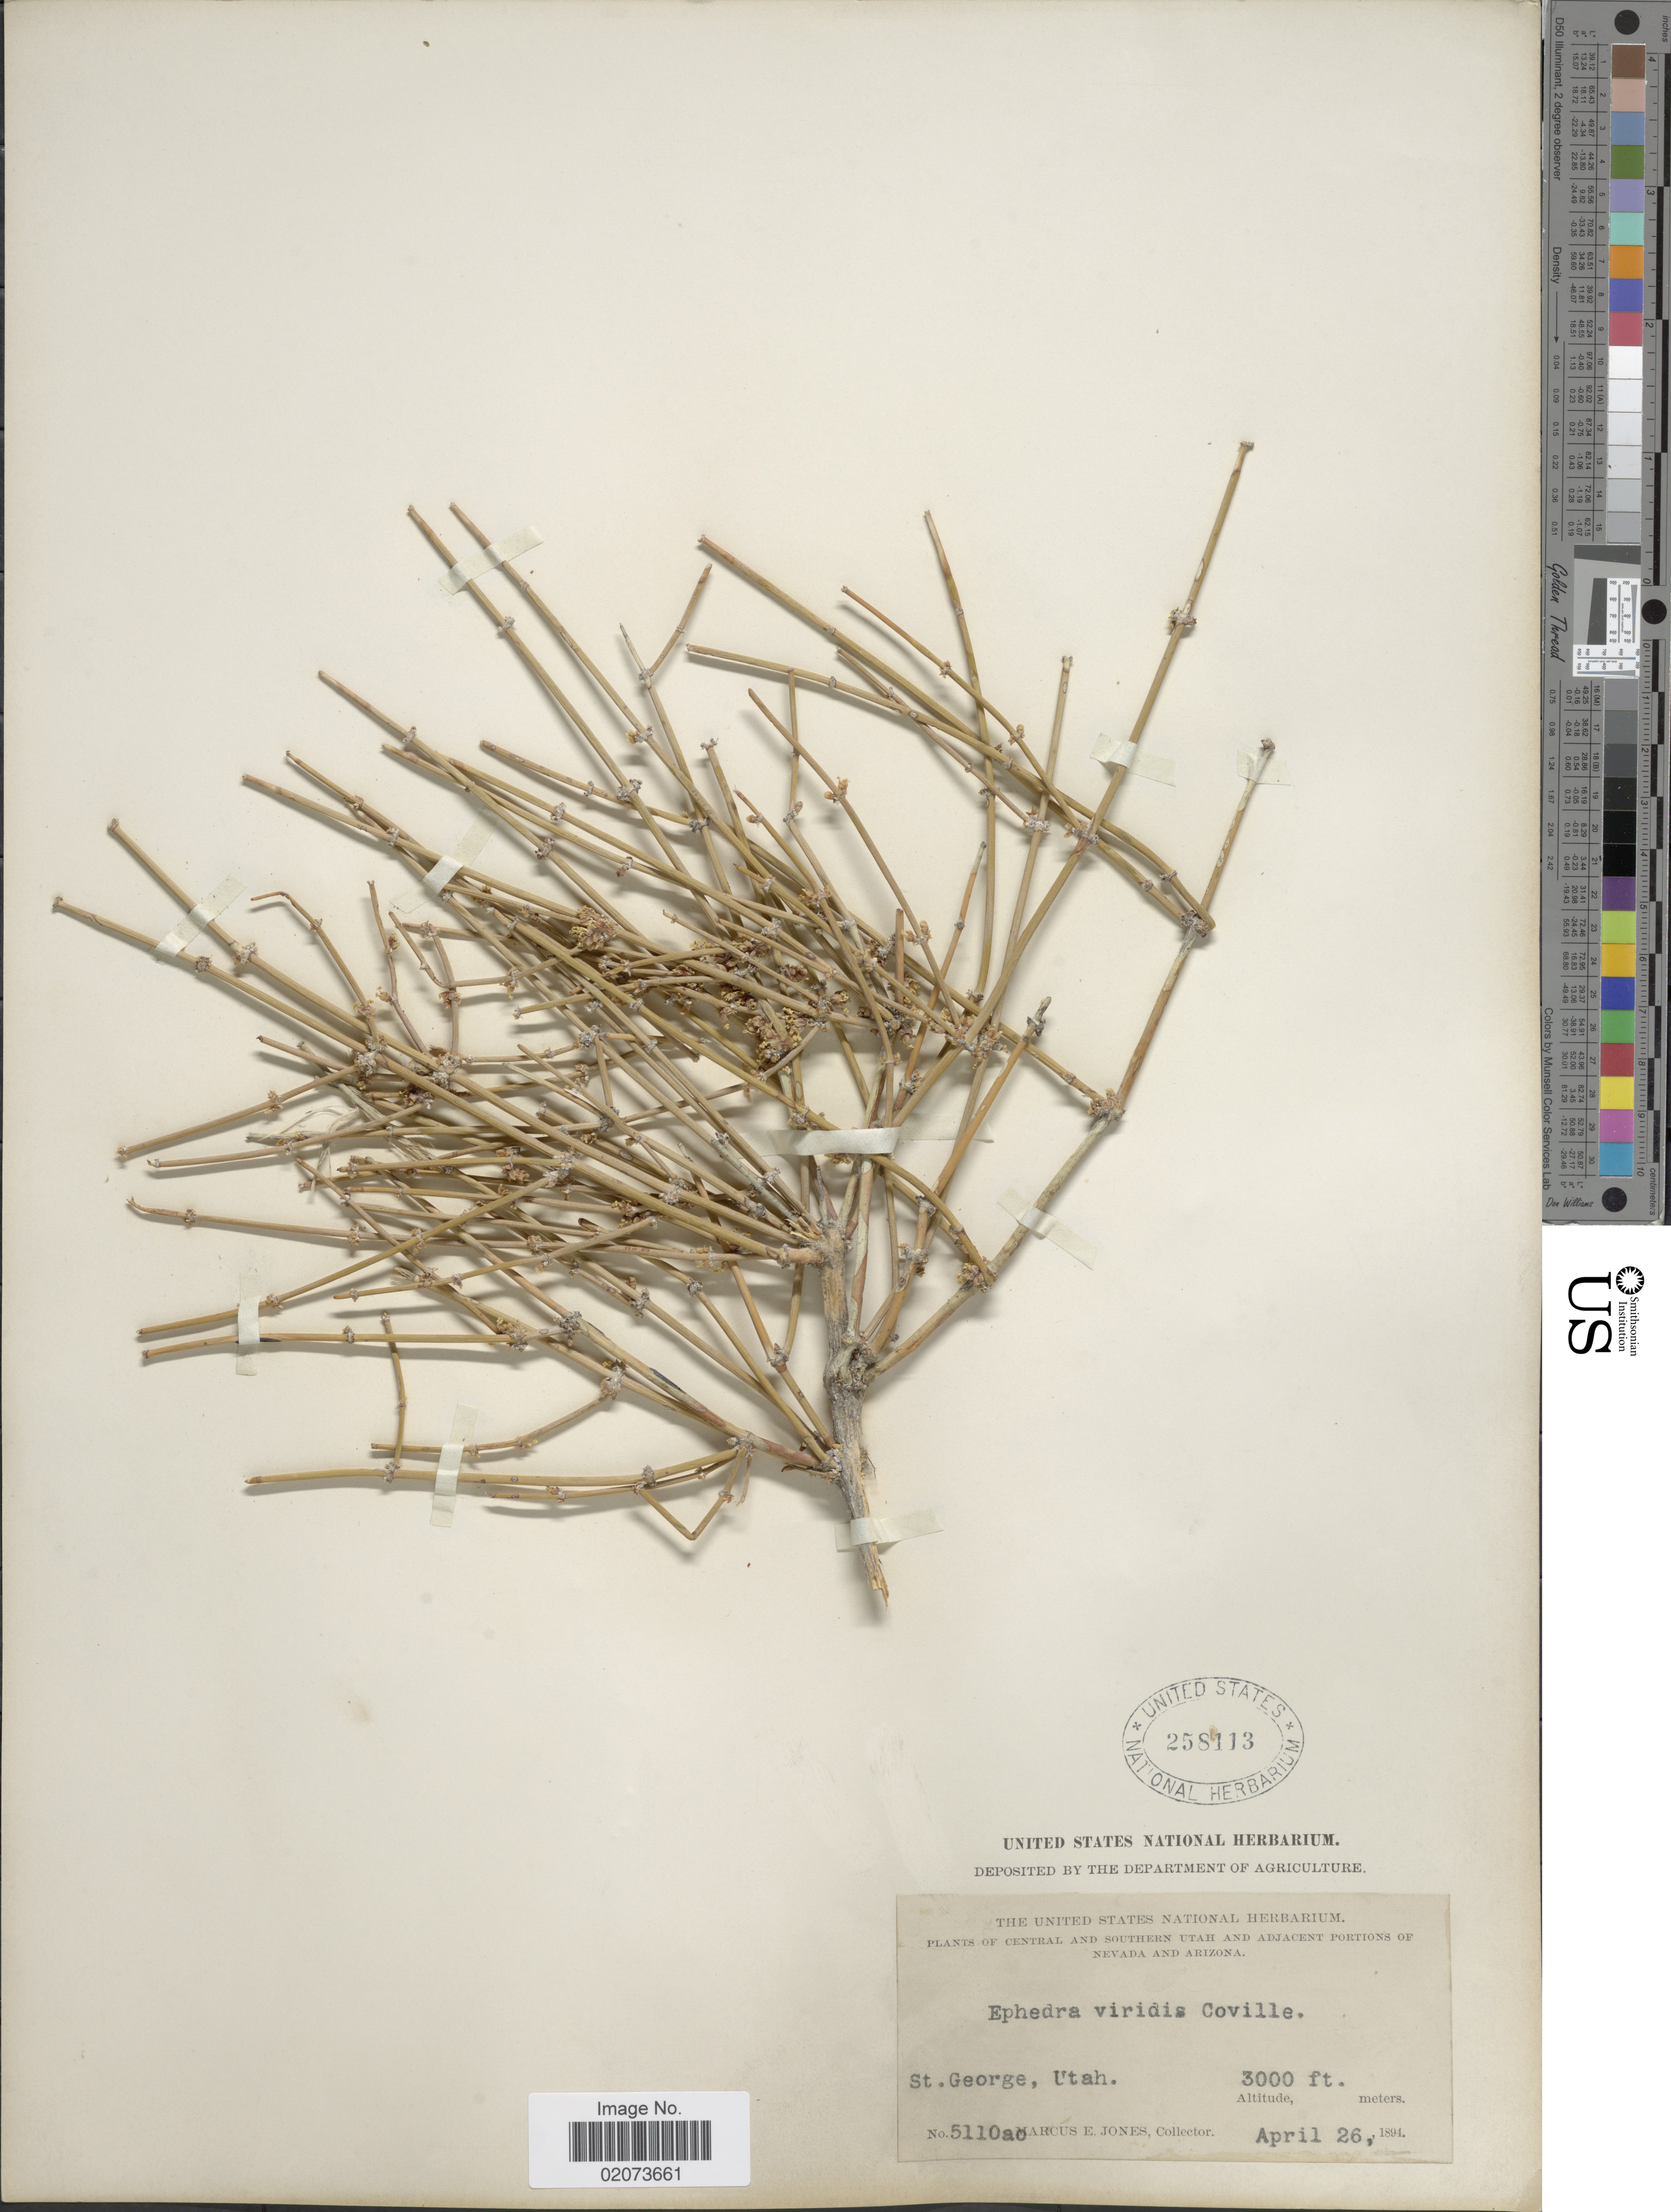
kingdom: Plantae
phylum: Tracheophyta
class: Gnetopsida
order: Ephedrales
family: Ephedraceae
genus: Ephedra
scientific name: Ephedra viridis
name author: Coville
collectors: M. E. Jones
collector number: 5110ao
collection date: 1894-04-26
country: United States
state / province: Utah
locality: St. george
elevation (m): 914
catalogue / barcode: US 258113